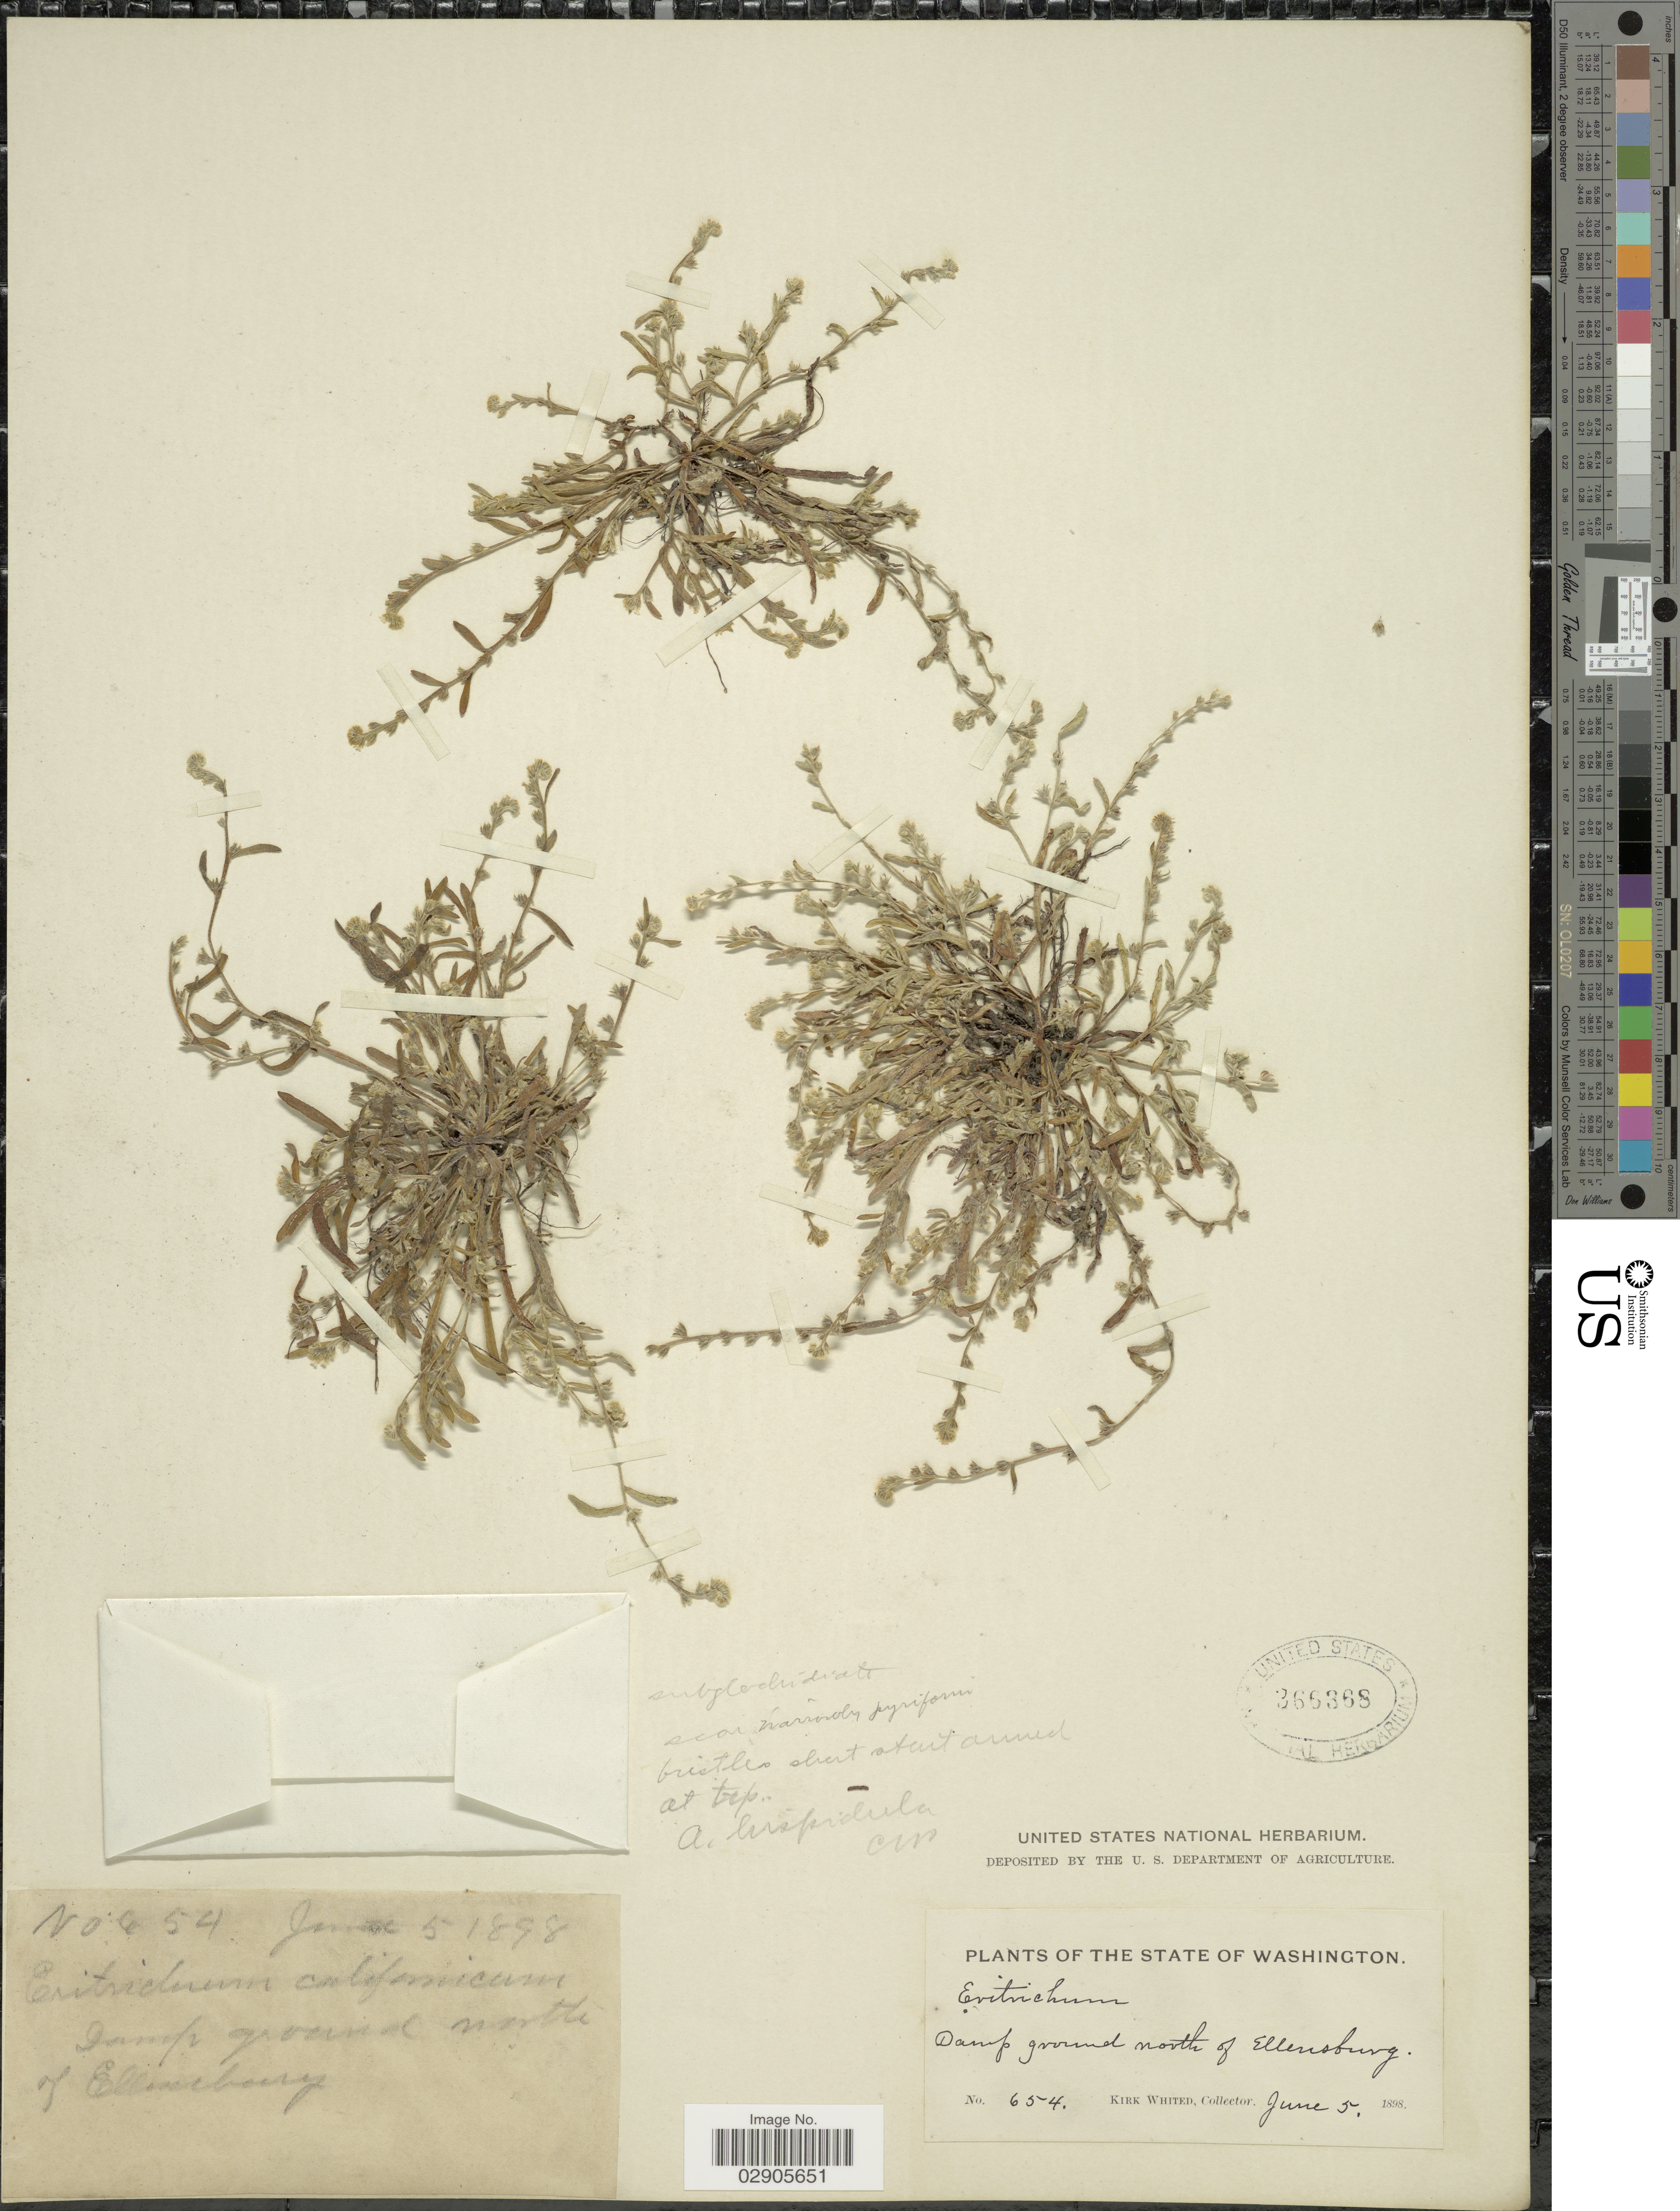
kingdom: Plantae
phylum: Tracheophyta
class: Magnoliopsida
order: Boraginales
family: Boraginaceae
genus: Plagiobothrys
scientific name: Plagiobothrys hispidulus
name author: (Greene) I.M. Johnst.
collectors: K. Whited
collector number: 654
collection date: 1898-06-05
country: United States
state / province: Washington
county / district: Kittitas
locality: Damp ground north of Ellensburg.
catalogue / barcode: US 366368